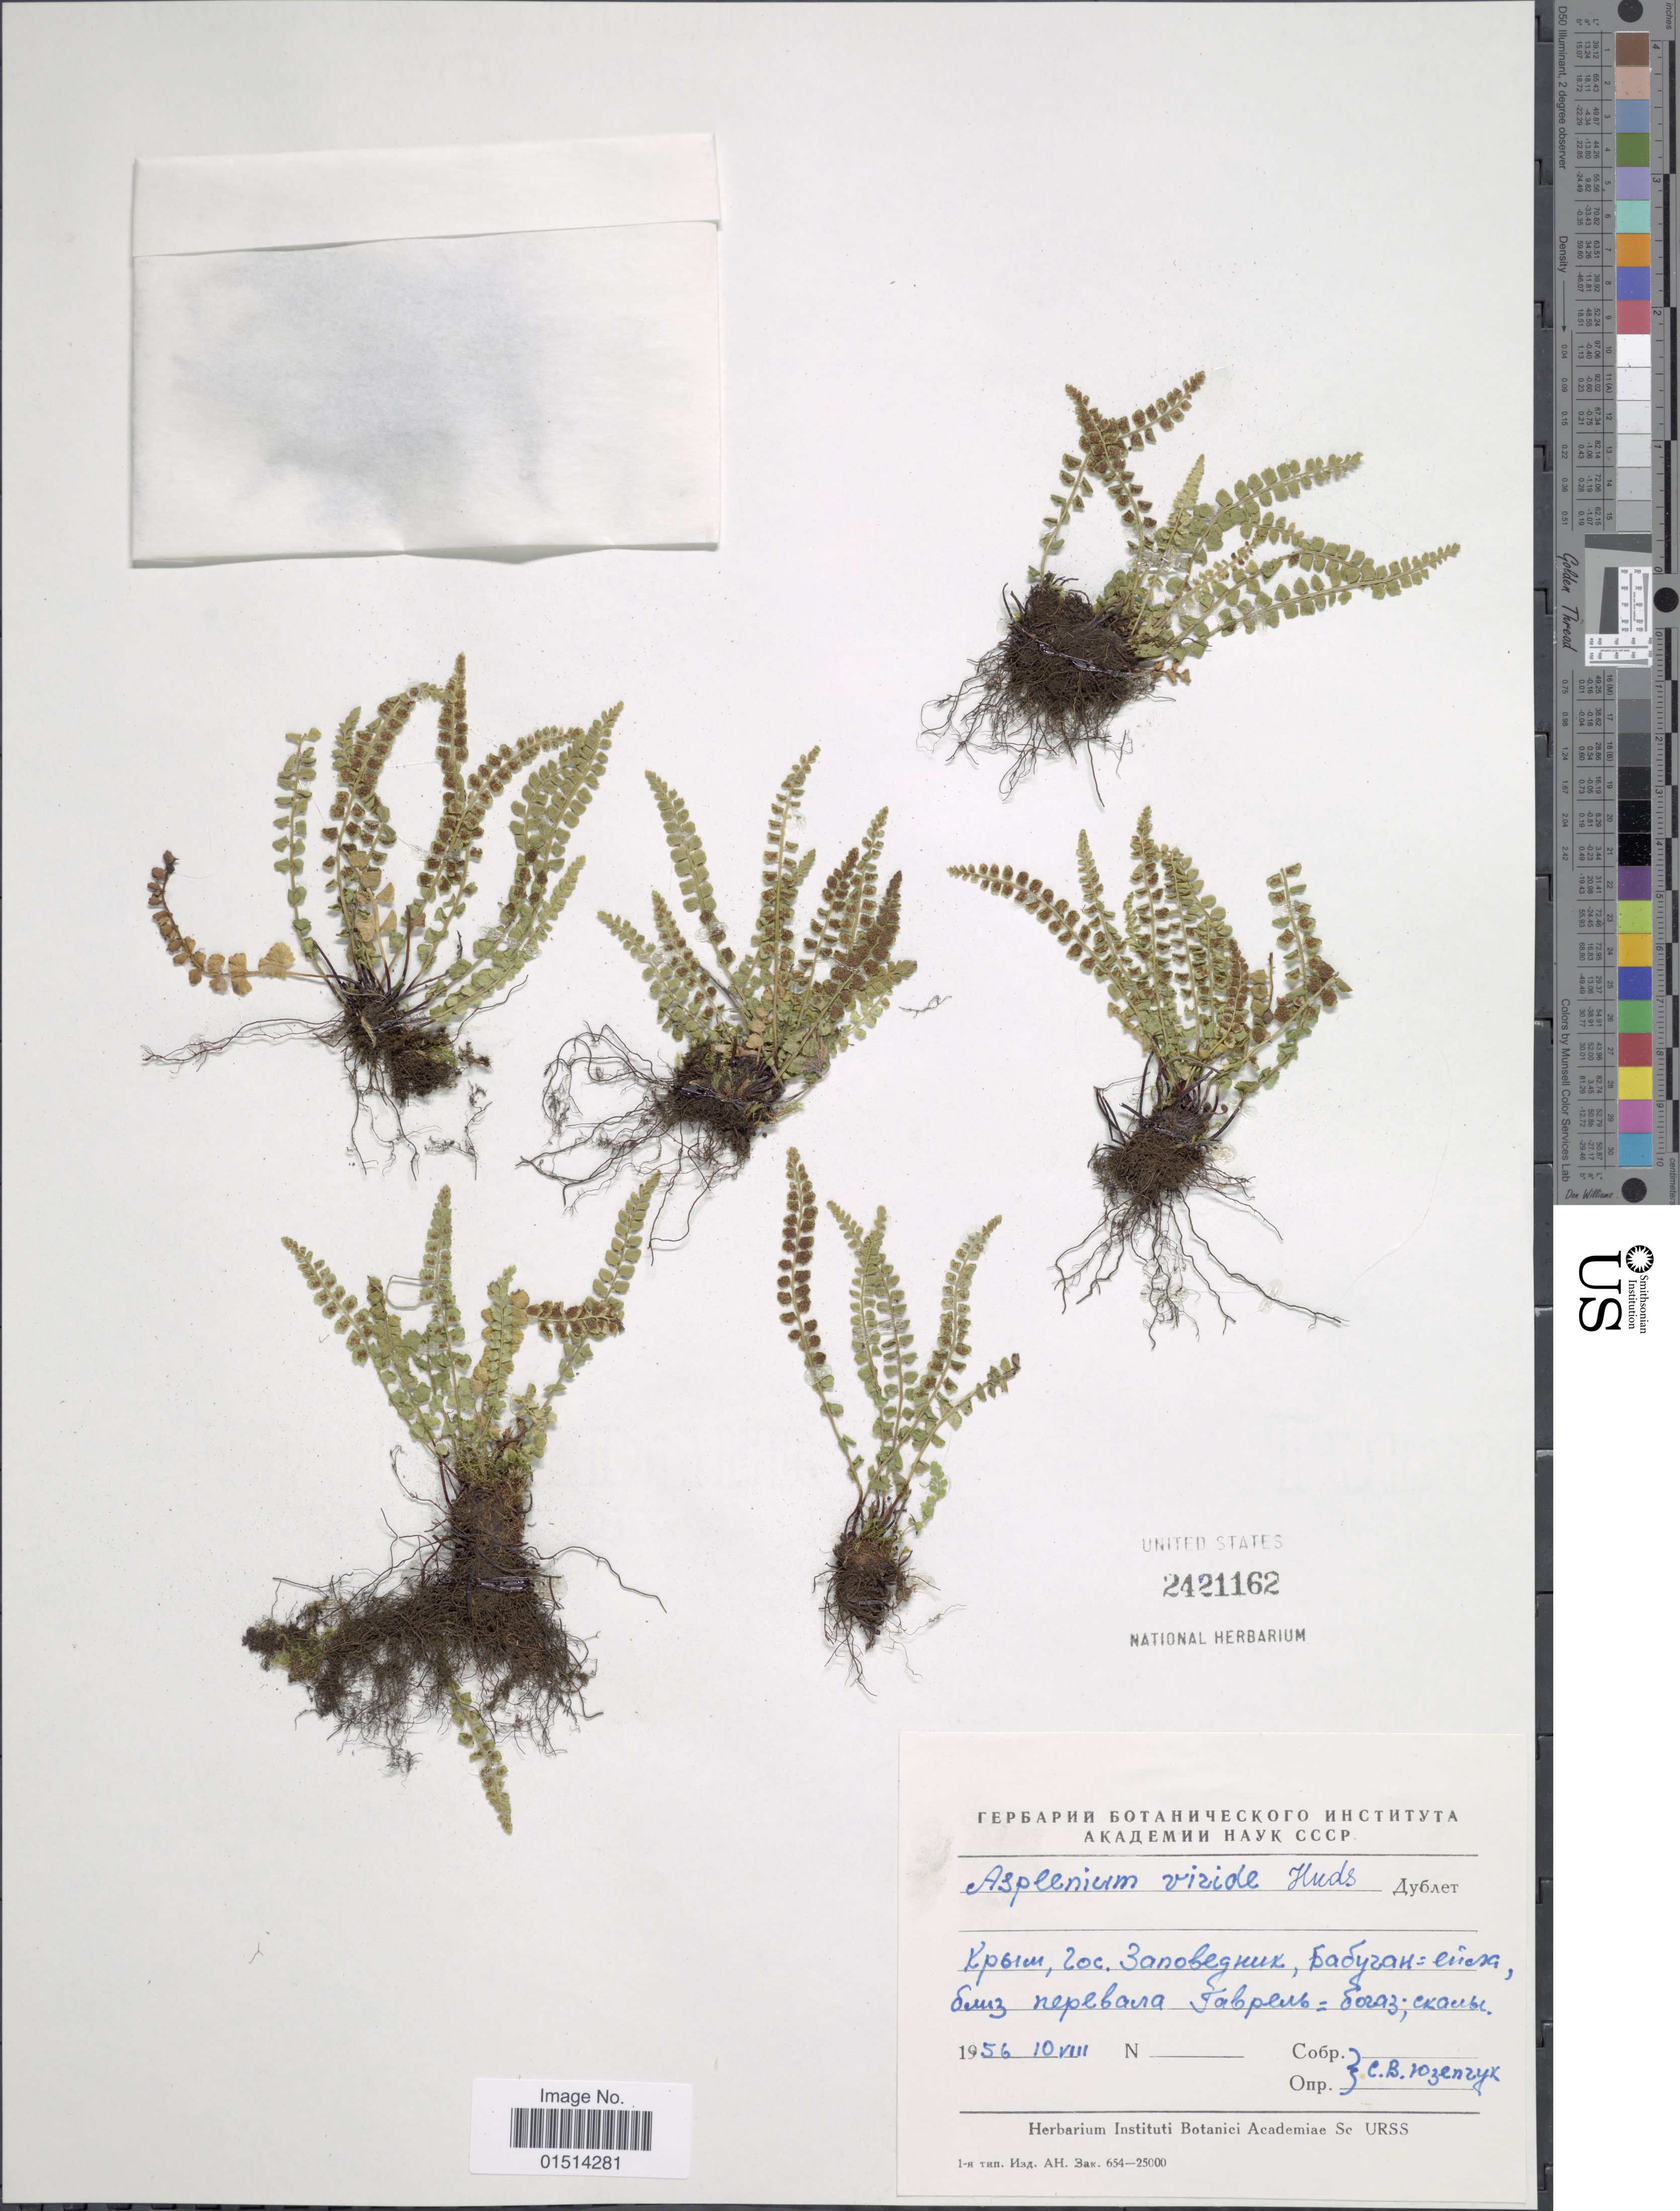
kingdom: Plantae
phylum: Tracheophyta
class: Polypodiopsida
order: Polypodiales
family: Aspleniaceae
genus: Asplenium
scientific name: Asplenium viride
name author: Huds.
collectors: S. Yuzepchuk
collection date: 1956-08-10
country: Ukraine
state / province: Crimea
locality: Babugan-Yayla, near Gavrel-Bogaz Pass.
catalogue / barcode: US 2421162